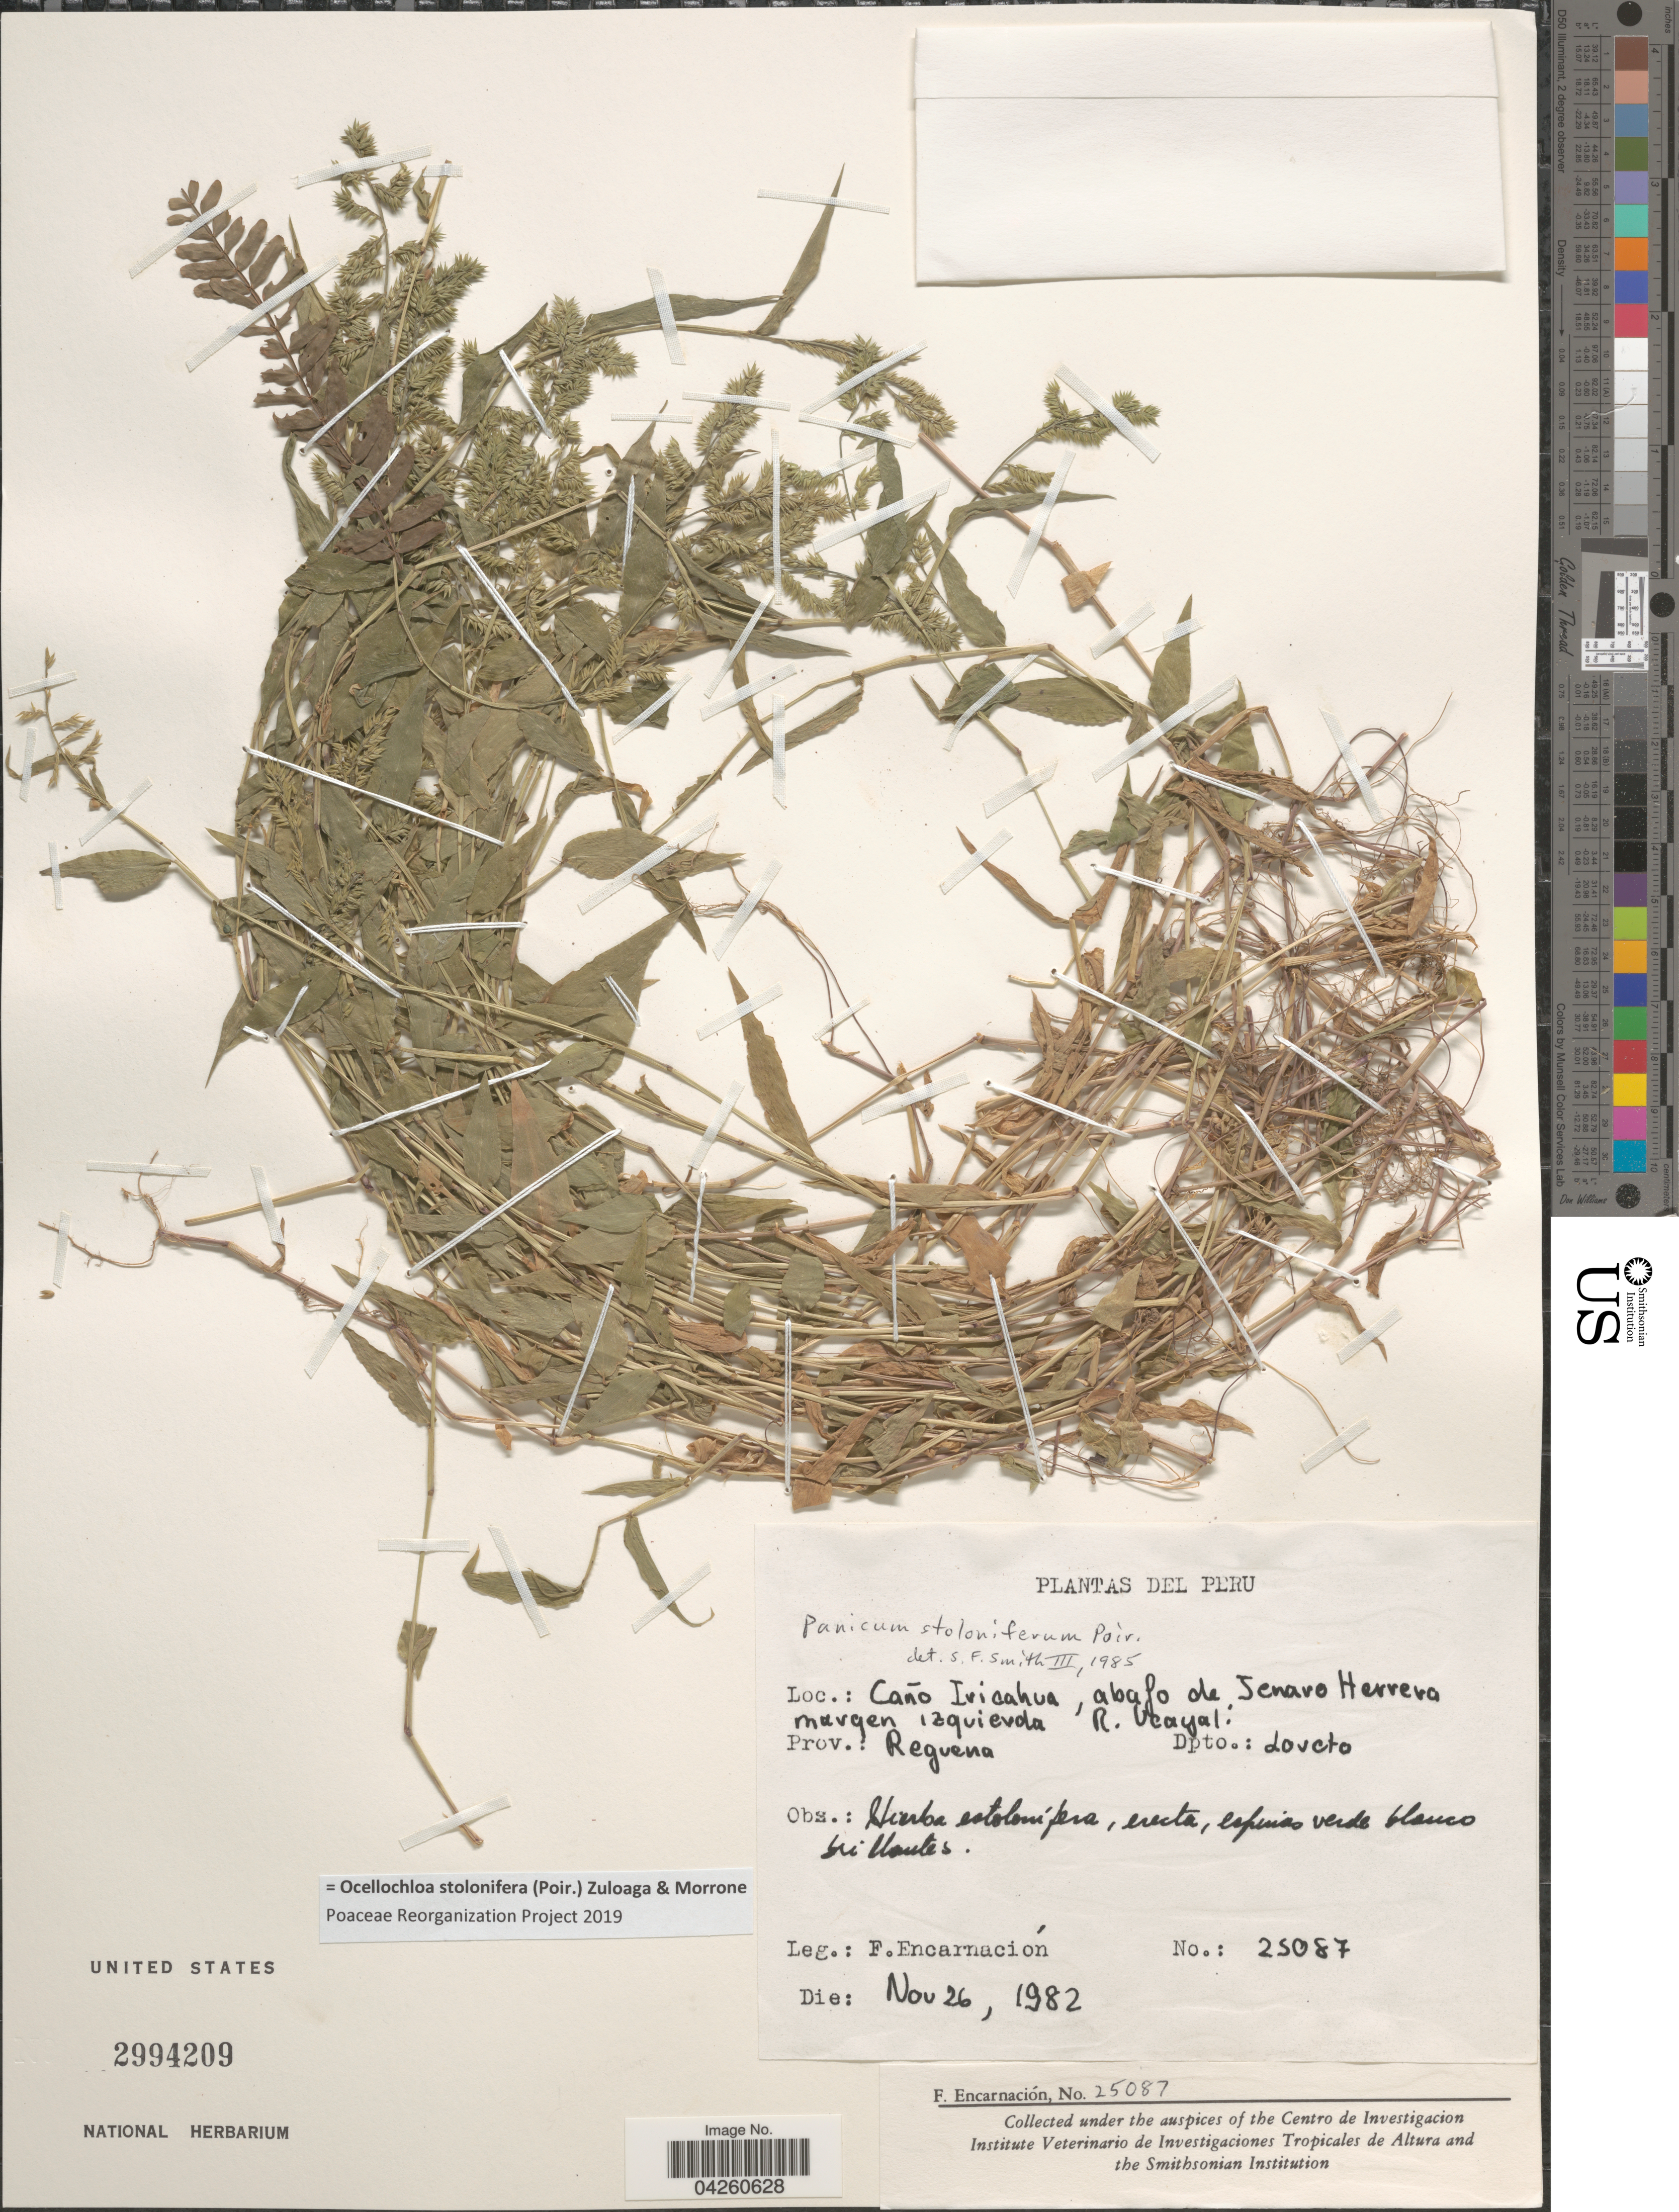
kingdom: Plantae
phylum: Tracheophyta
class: Liliopsida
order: Poales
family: Poaceae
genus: Ocellochloa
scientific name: Ocellochloa stolonifera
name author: (Poir.) Zuloaga & Morrone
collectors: F. Encarnación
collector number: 25087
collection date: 1982-11-26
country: Peru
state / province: Loreto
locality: Caño Iricahua, abafo de Jenaro Herrera margen Izquierda R. Ucayal. Prov.: Reguena. Dpto.: Loreto.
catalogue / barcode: US 2994209